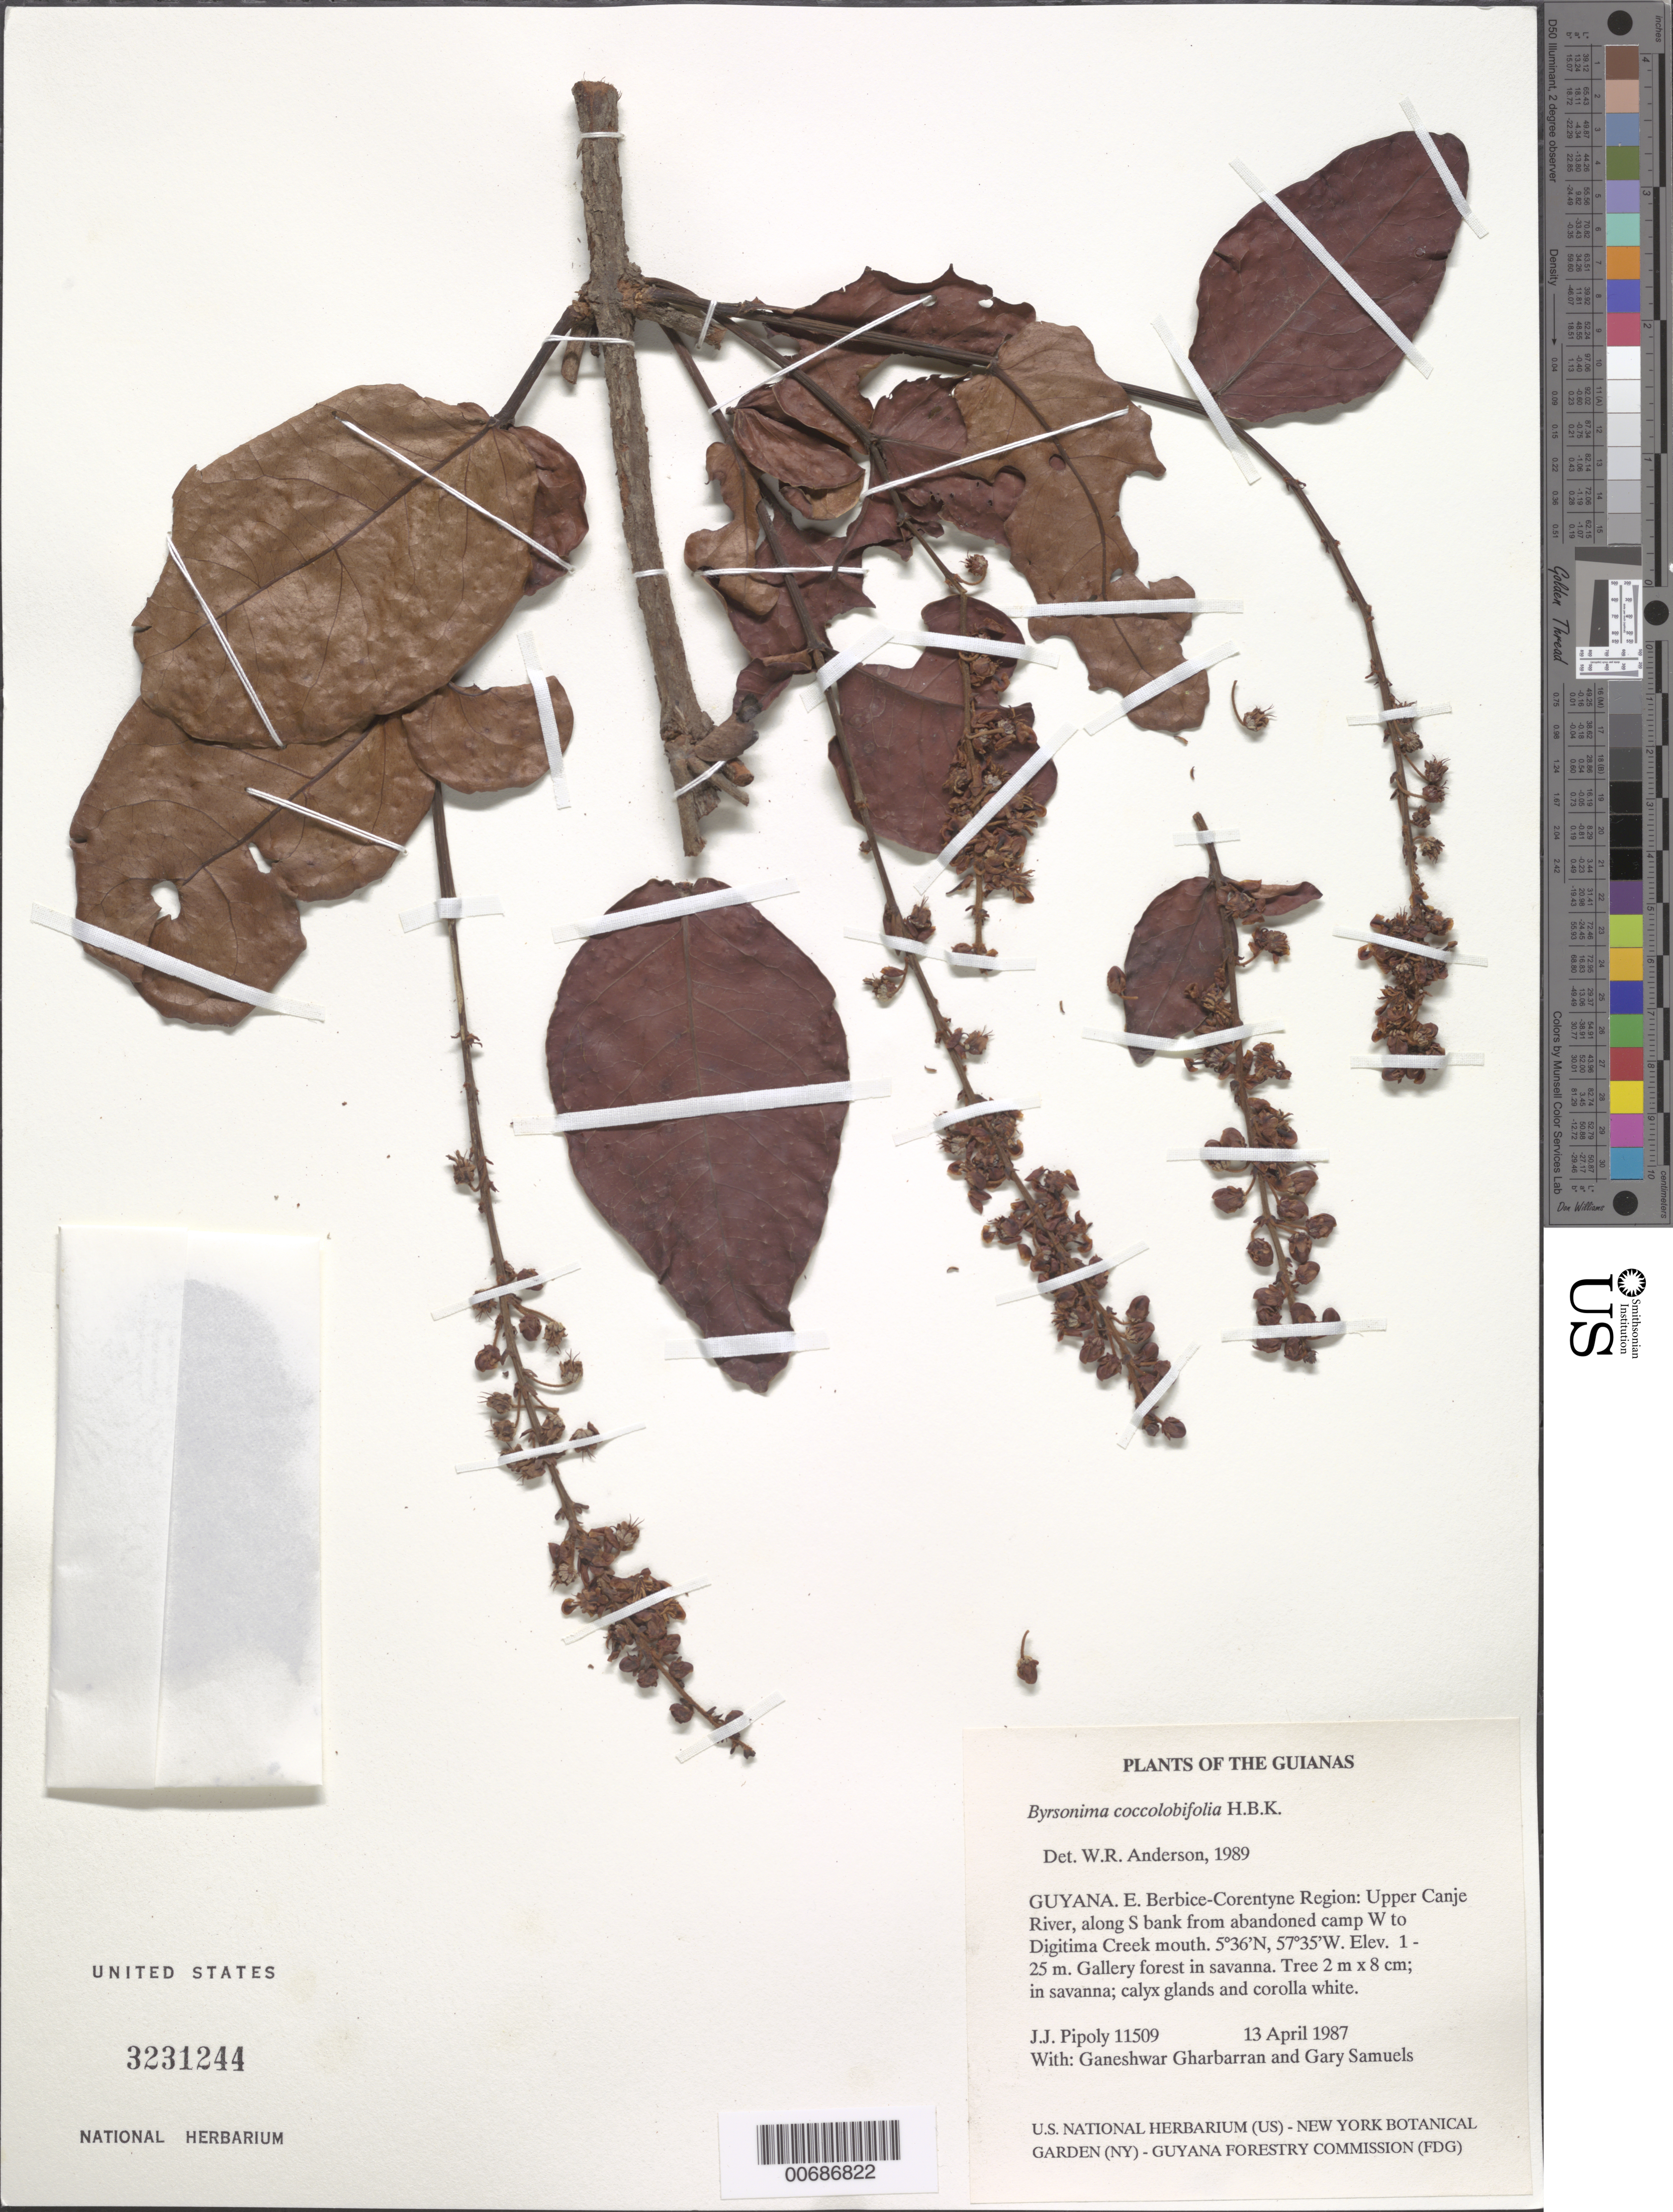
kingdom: Plantae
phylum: Tracheophyta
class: Magnoliopsida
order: Malpighiales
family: Malpighiaceae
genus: Byrsonima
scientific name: Byrsonima coccolobifolia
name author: Kunth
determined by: Anderson, W. R., (MICH), University of Michigan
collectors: J. J. Pipoly, G. Gharbarran & G. Samuels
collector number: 11509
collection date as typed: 13 April 1987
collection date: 1987-04-13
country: Guyana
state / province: E. Berbice-Corentyne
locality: Upper Canje River, S bank from abandoned Amerindian logging camp W to Digitima Cr. mouth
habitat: Gallery forest in savanna; Eperua and Parinari dominants, most plants covered with small, black, stinging ants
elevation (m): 1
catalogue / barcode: US 3231244